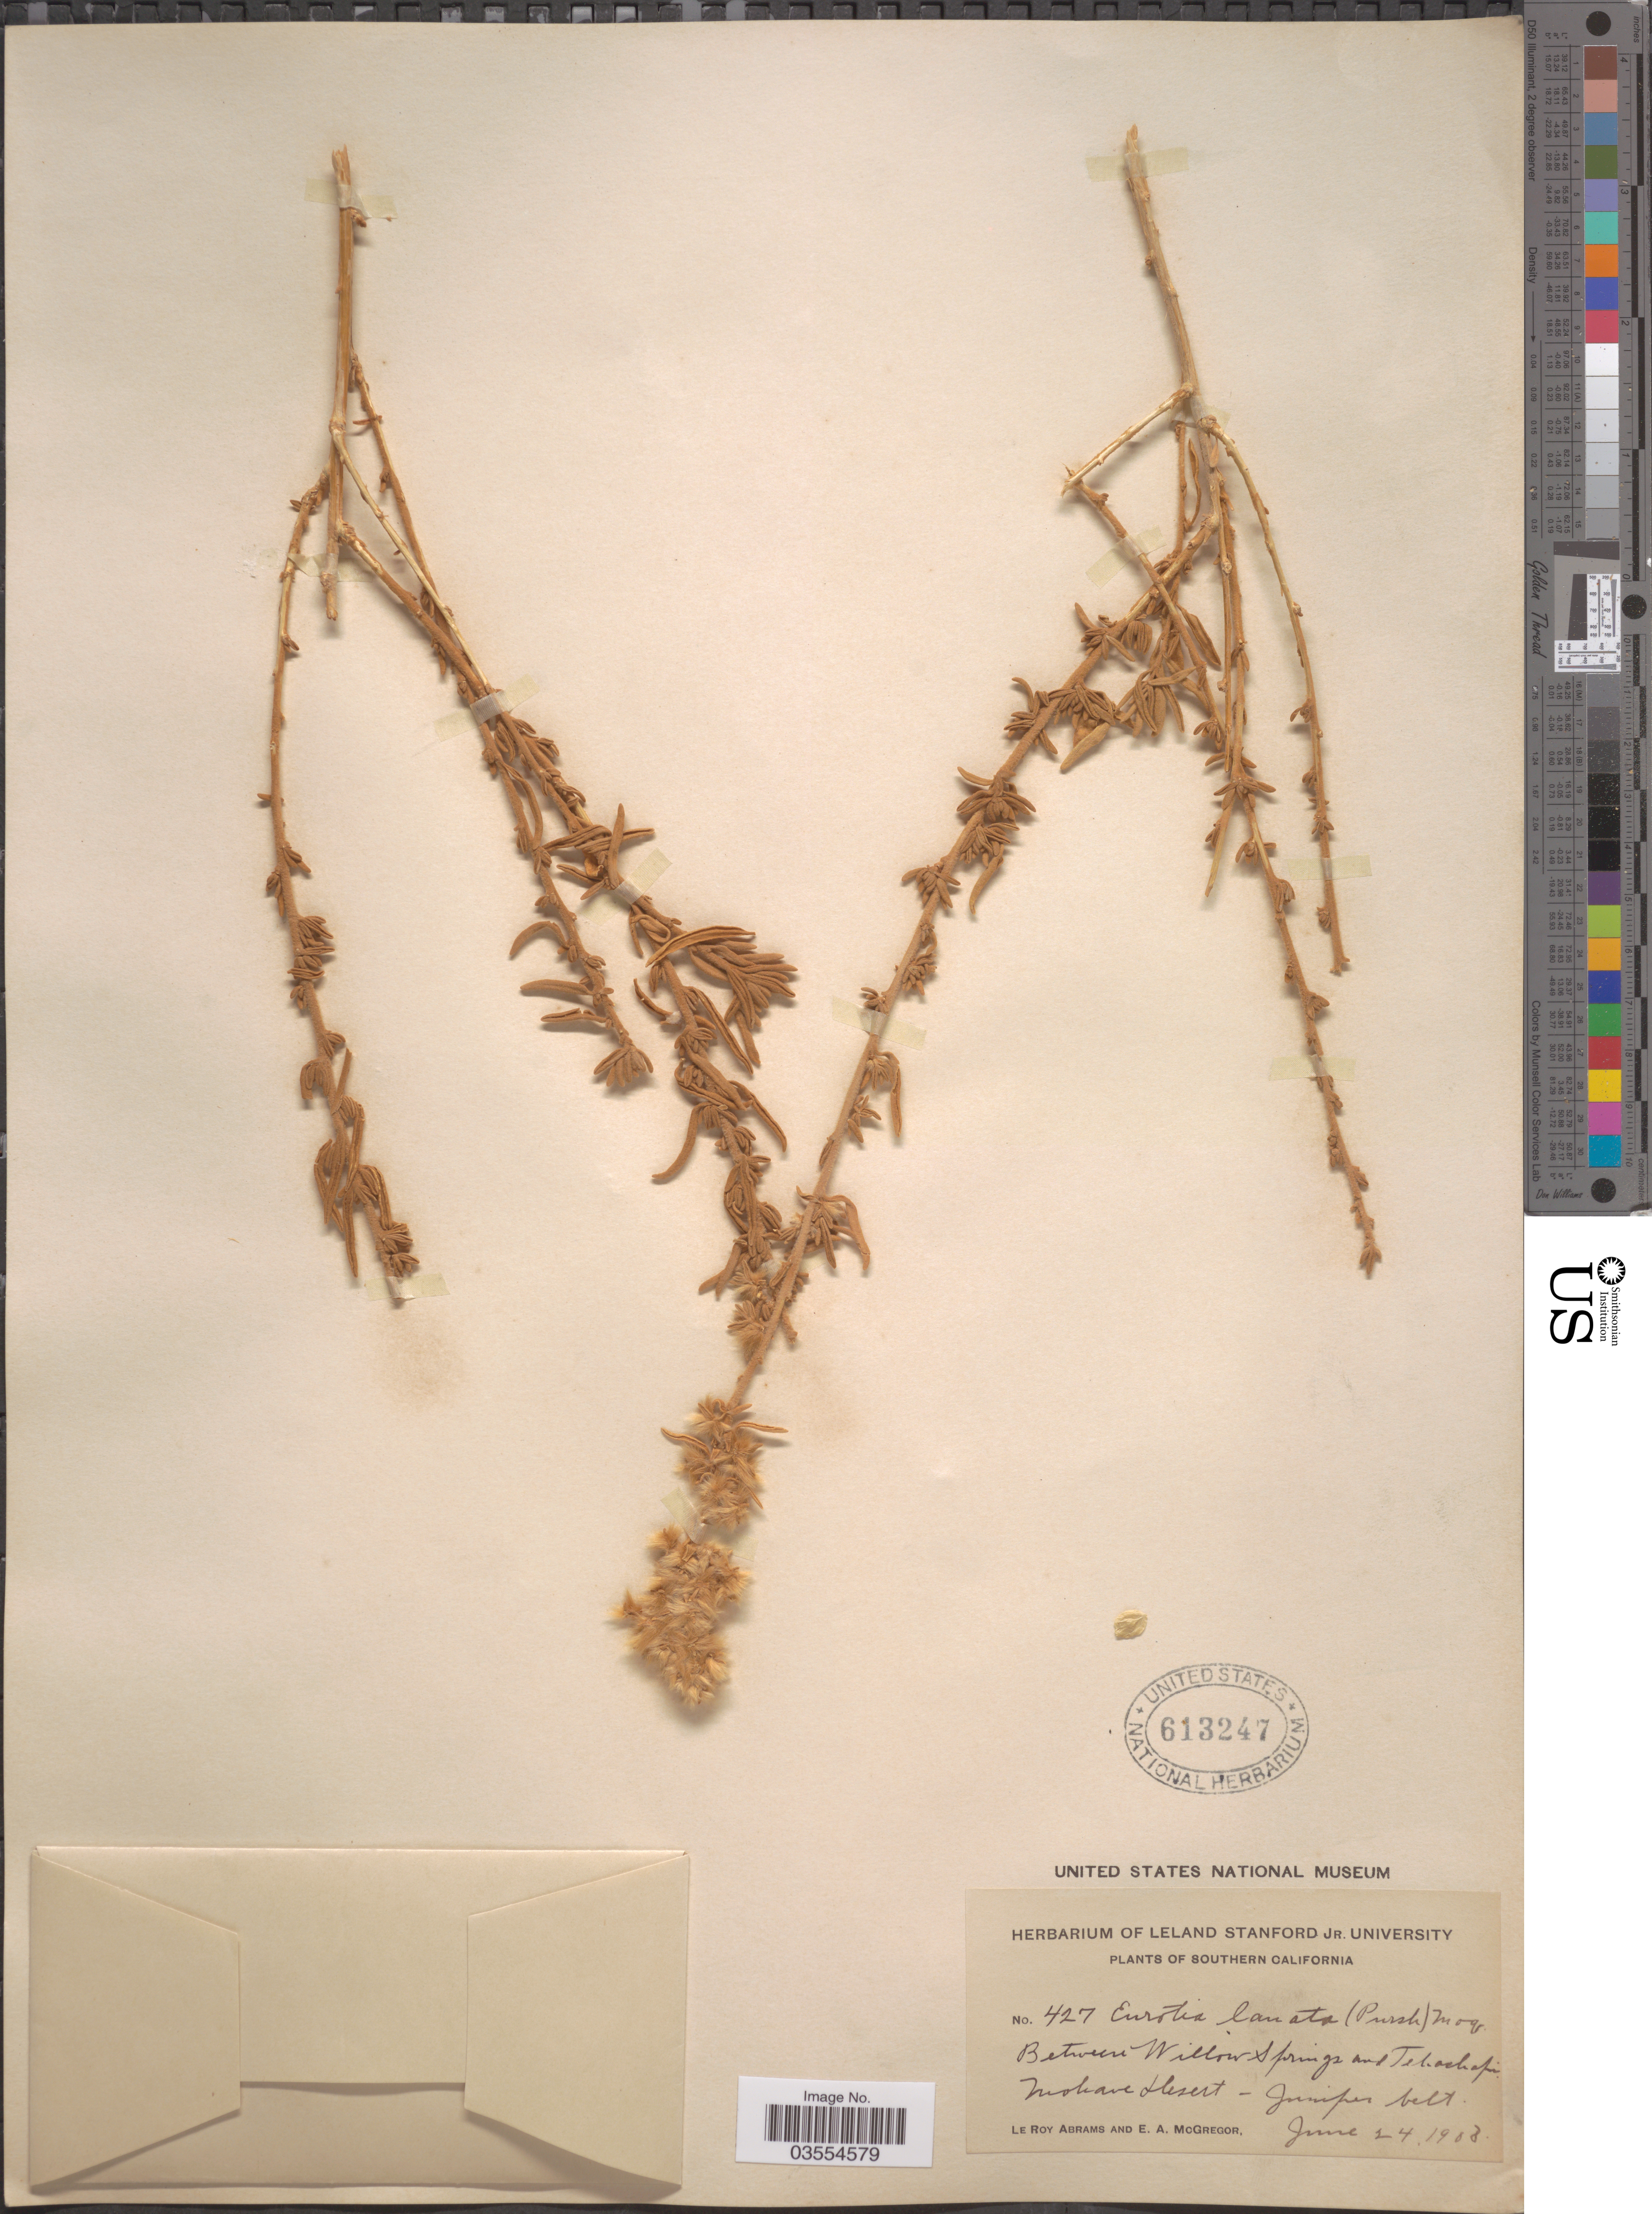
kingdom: Plantae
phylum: Tracheophyta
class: Magnoliopsida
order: Caryophyllales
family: Amaranthaceae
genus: Krascheninnikovia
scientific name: Krascheninnikovia lanata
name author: (Pursh) A. Meeuse & A.Smit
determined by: U.S. National Herbarium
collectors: L. Abrams & E. A. McGregor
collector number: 427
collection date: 1908-06-24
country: United States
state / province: California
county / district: Kern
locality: Southern California. Between Willow Springs and Tehachapi Mohave Desert - Juniper belt.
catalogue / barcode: US 613247